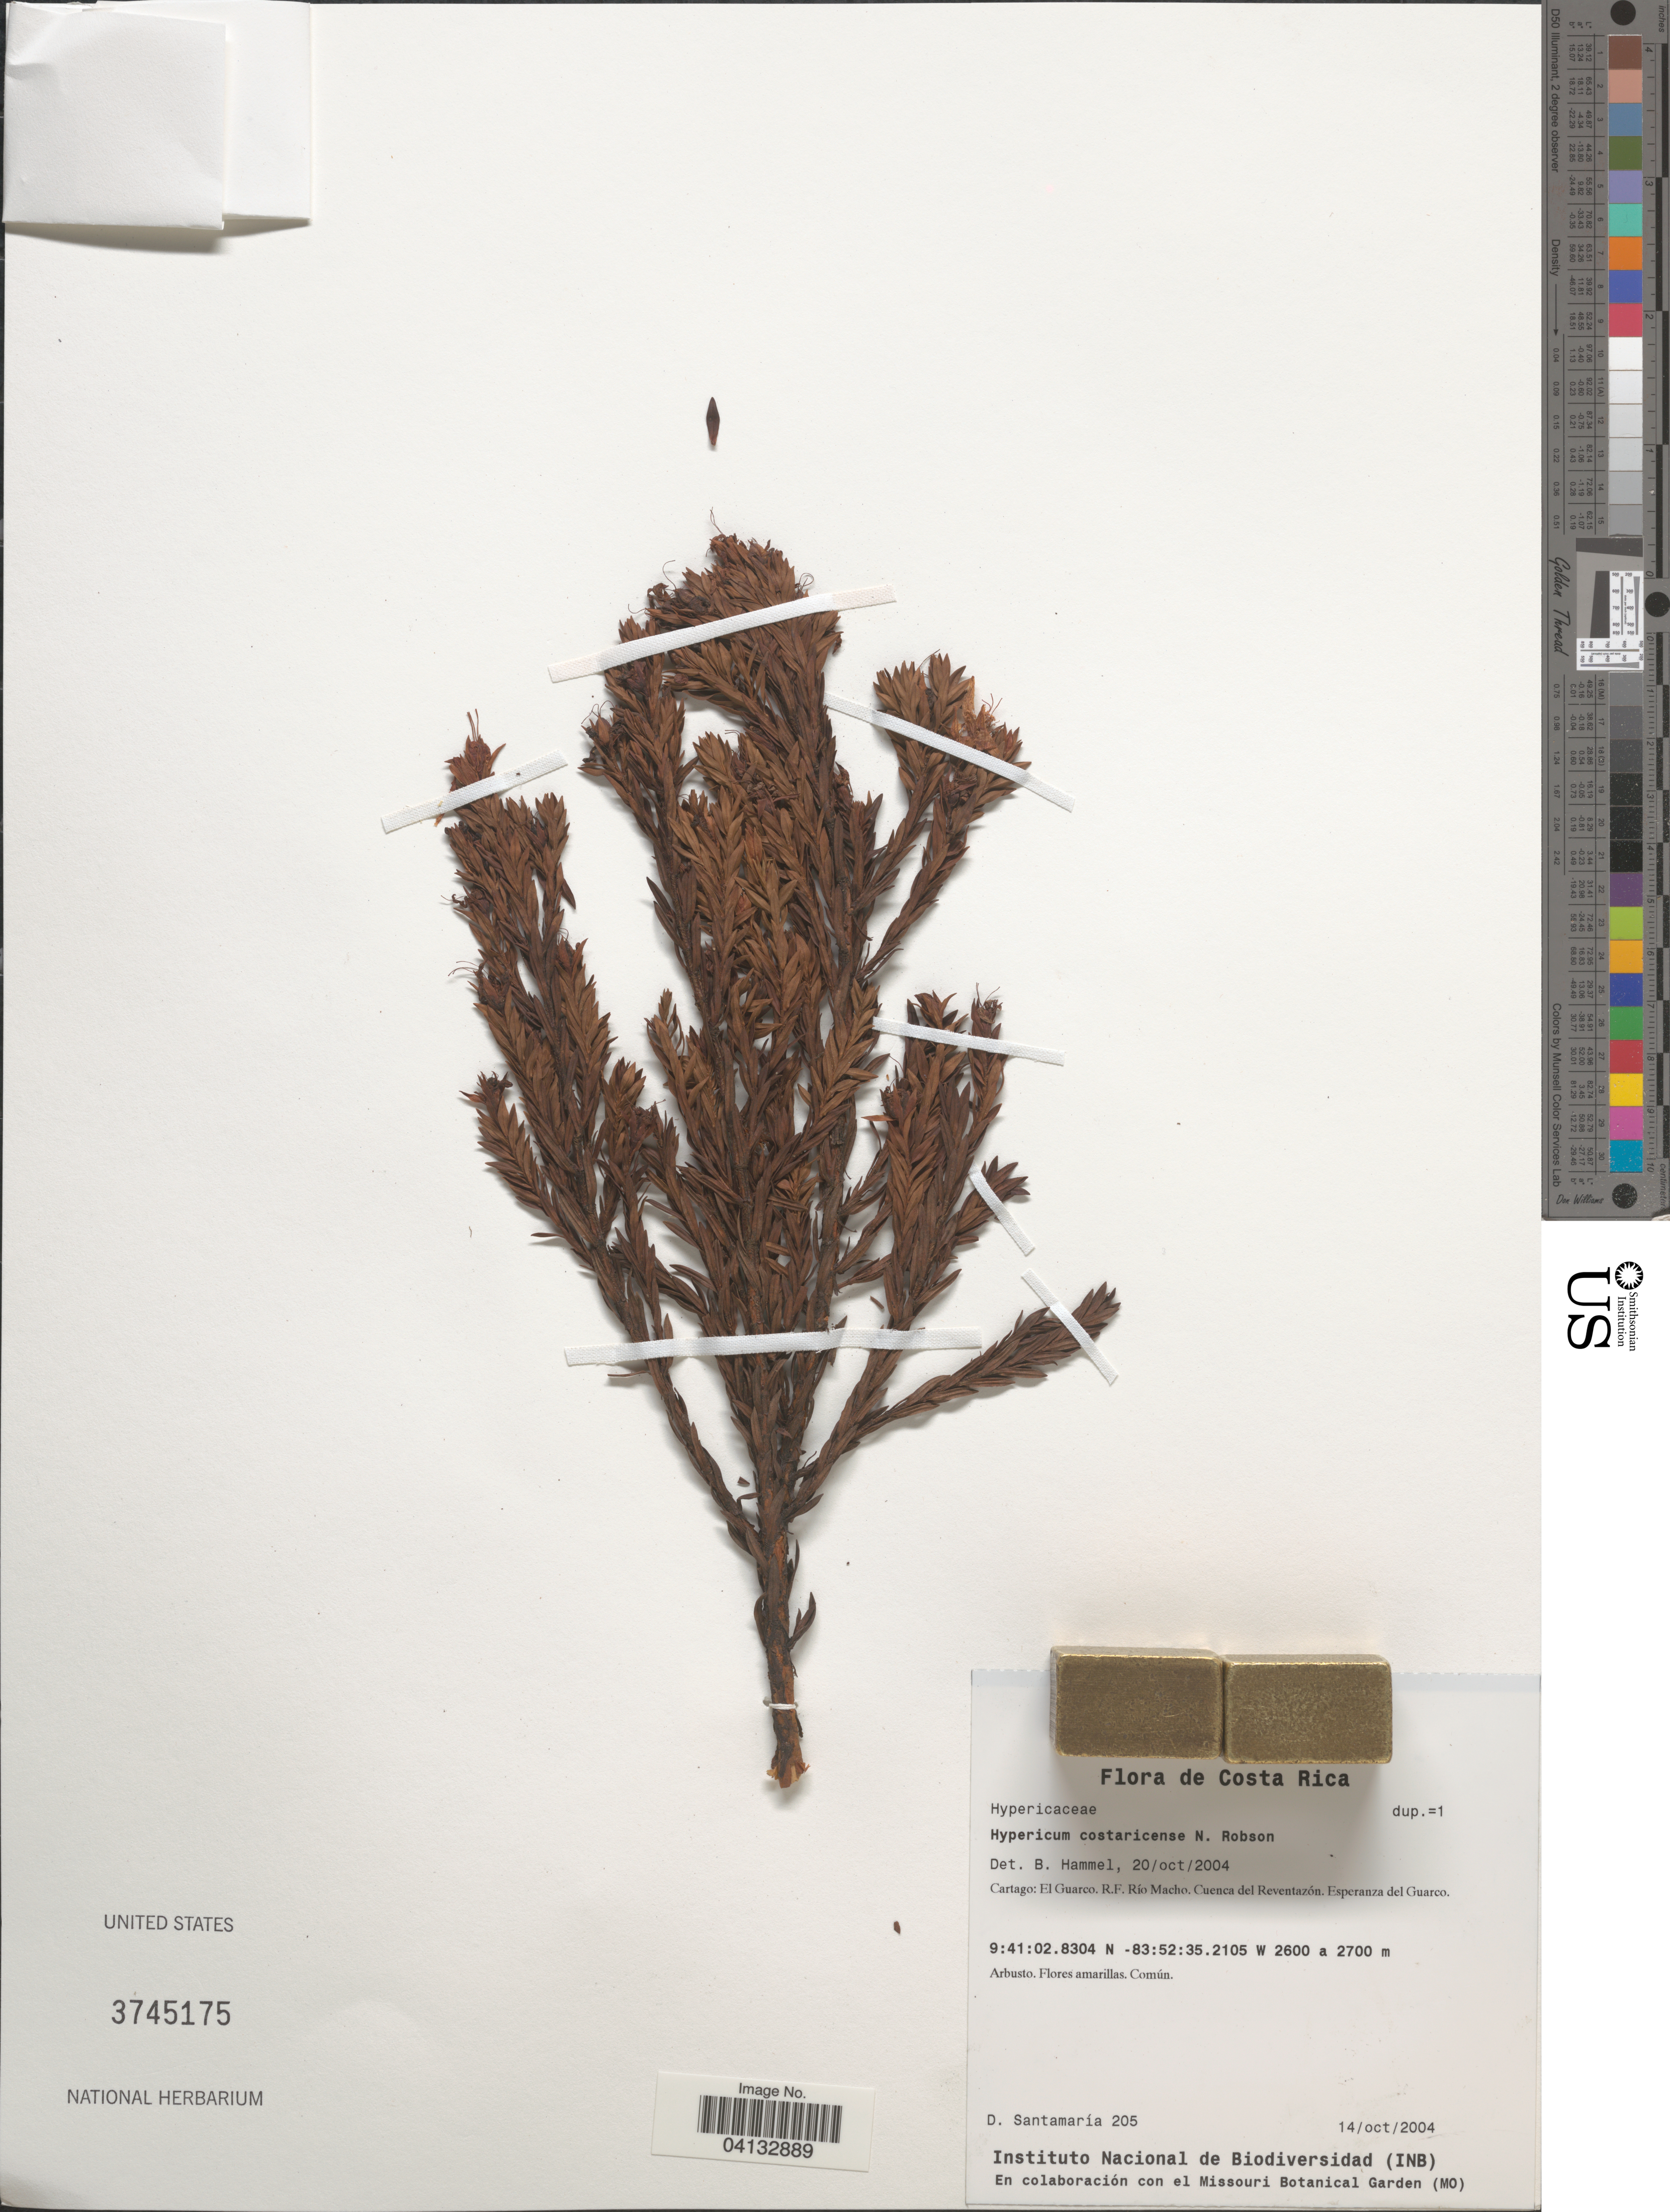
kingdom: Plantae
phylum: Tracheophyta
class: Magnoliopsida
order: Malpighiales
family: Hypericaceae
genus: Hypericum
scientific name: Hypericum costaricense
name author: N. Robson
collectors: D. Santamaria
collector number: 205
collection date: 2004-10-14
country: Costa Rica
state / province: Cartago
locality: El Guarco. R.F. Río Macho. Cuenca del Reventazón. Esperanza del Guarco.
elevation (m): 2600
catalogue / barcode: US 3745175